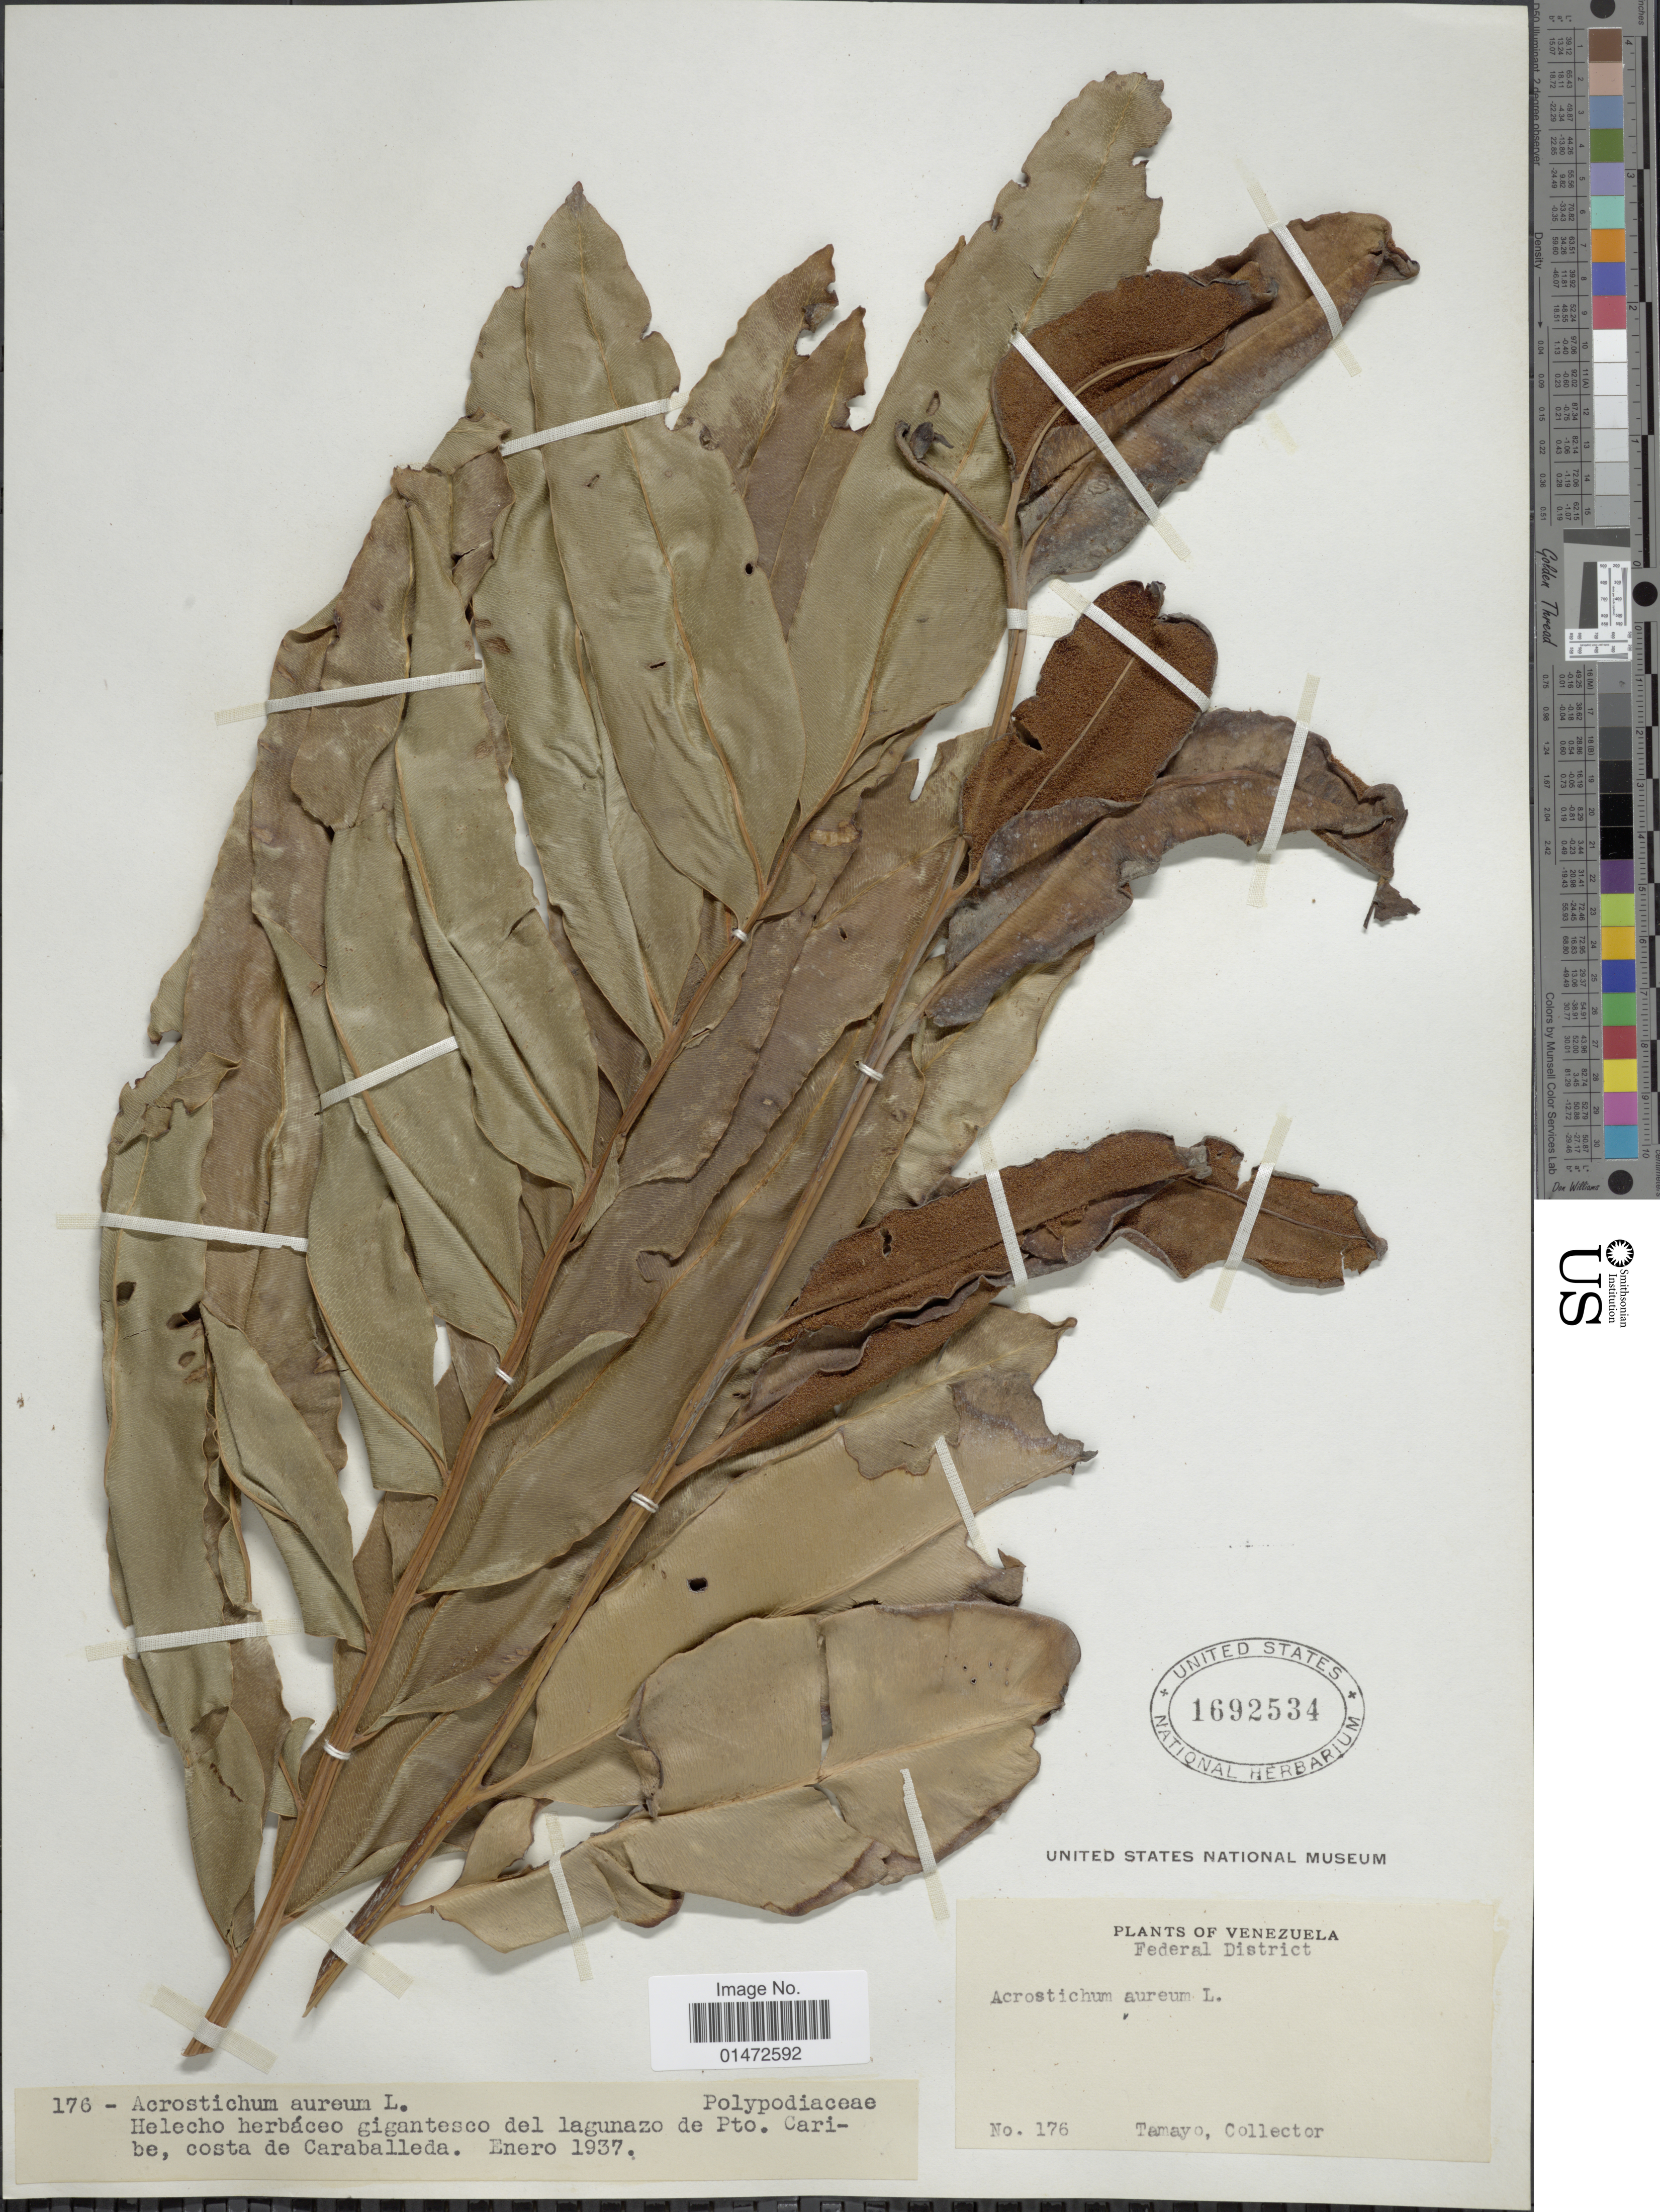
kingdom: Plantae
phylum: Tracheophyta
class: Polypodiopsida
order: Polypodiales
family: Pteridaceae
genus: Acrostichum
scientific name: Acrostichum aureum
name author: L.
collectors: -. Tamayo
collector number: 176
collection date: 1937-01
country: Venezuela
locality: Federal District. Helecho herbáceo gigantesco del lagunazo de Pto. Caribe, costa de Caraballeda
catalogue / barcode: US 1692534